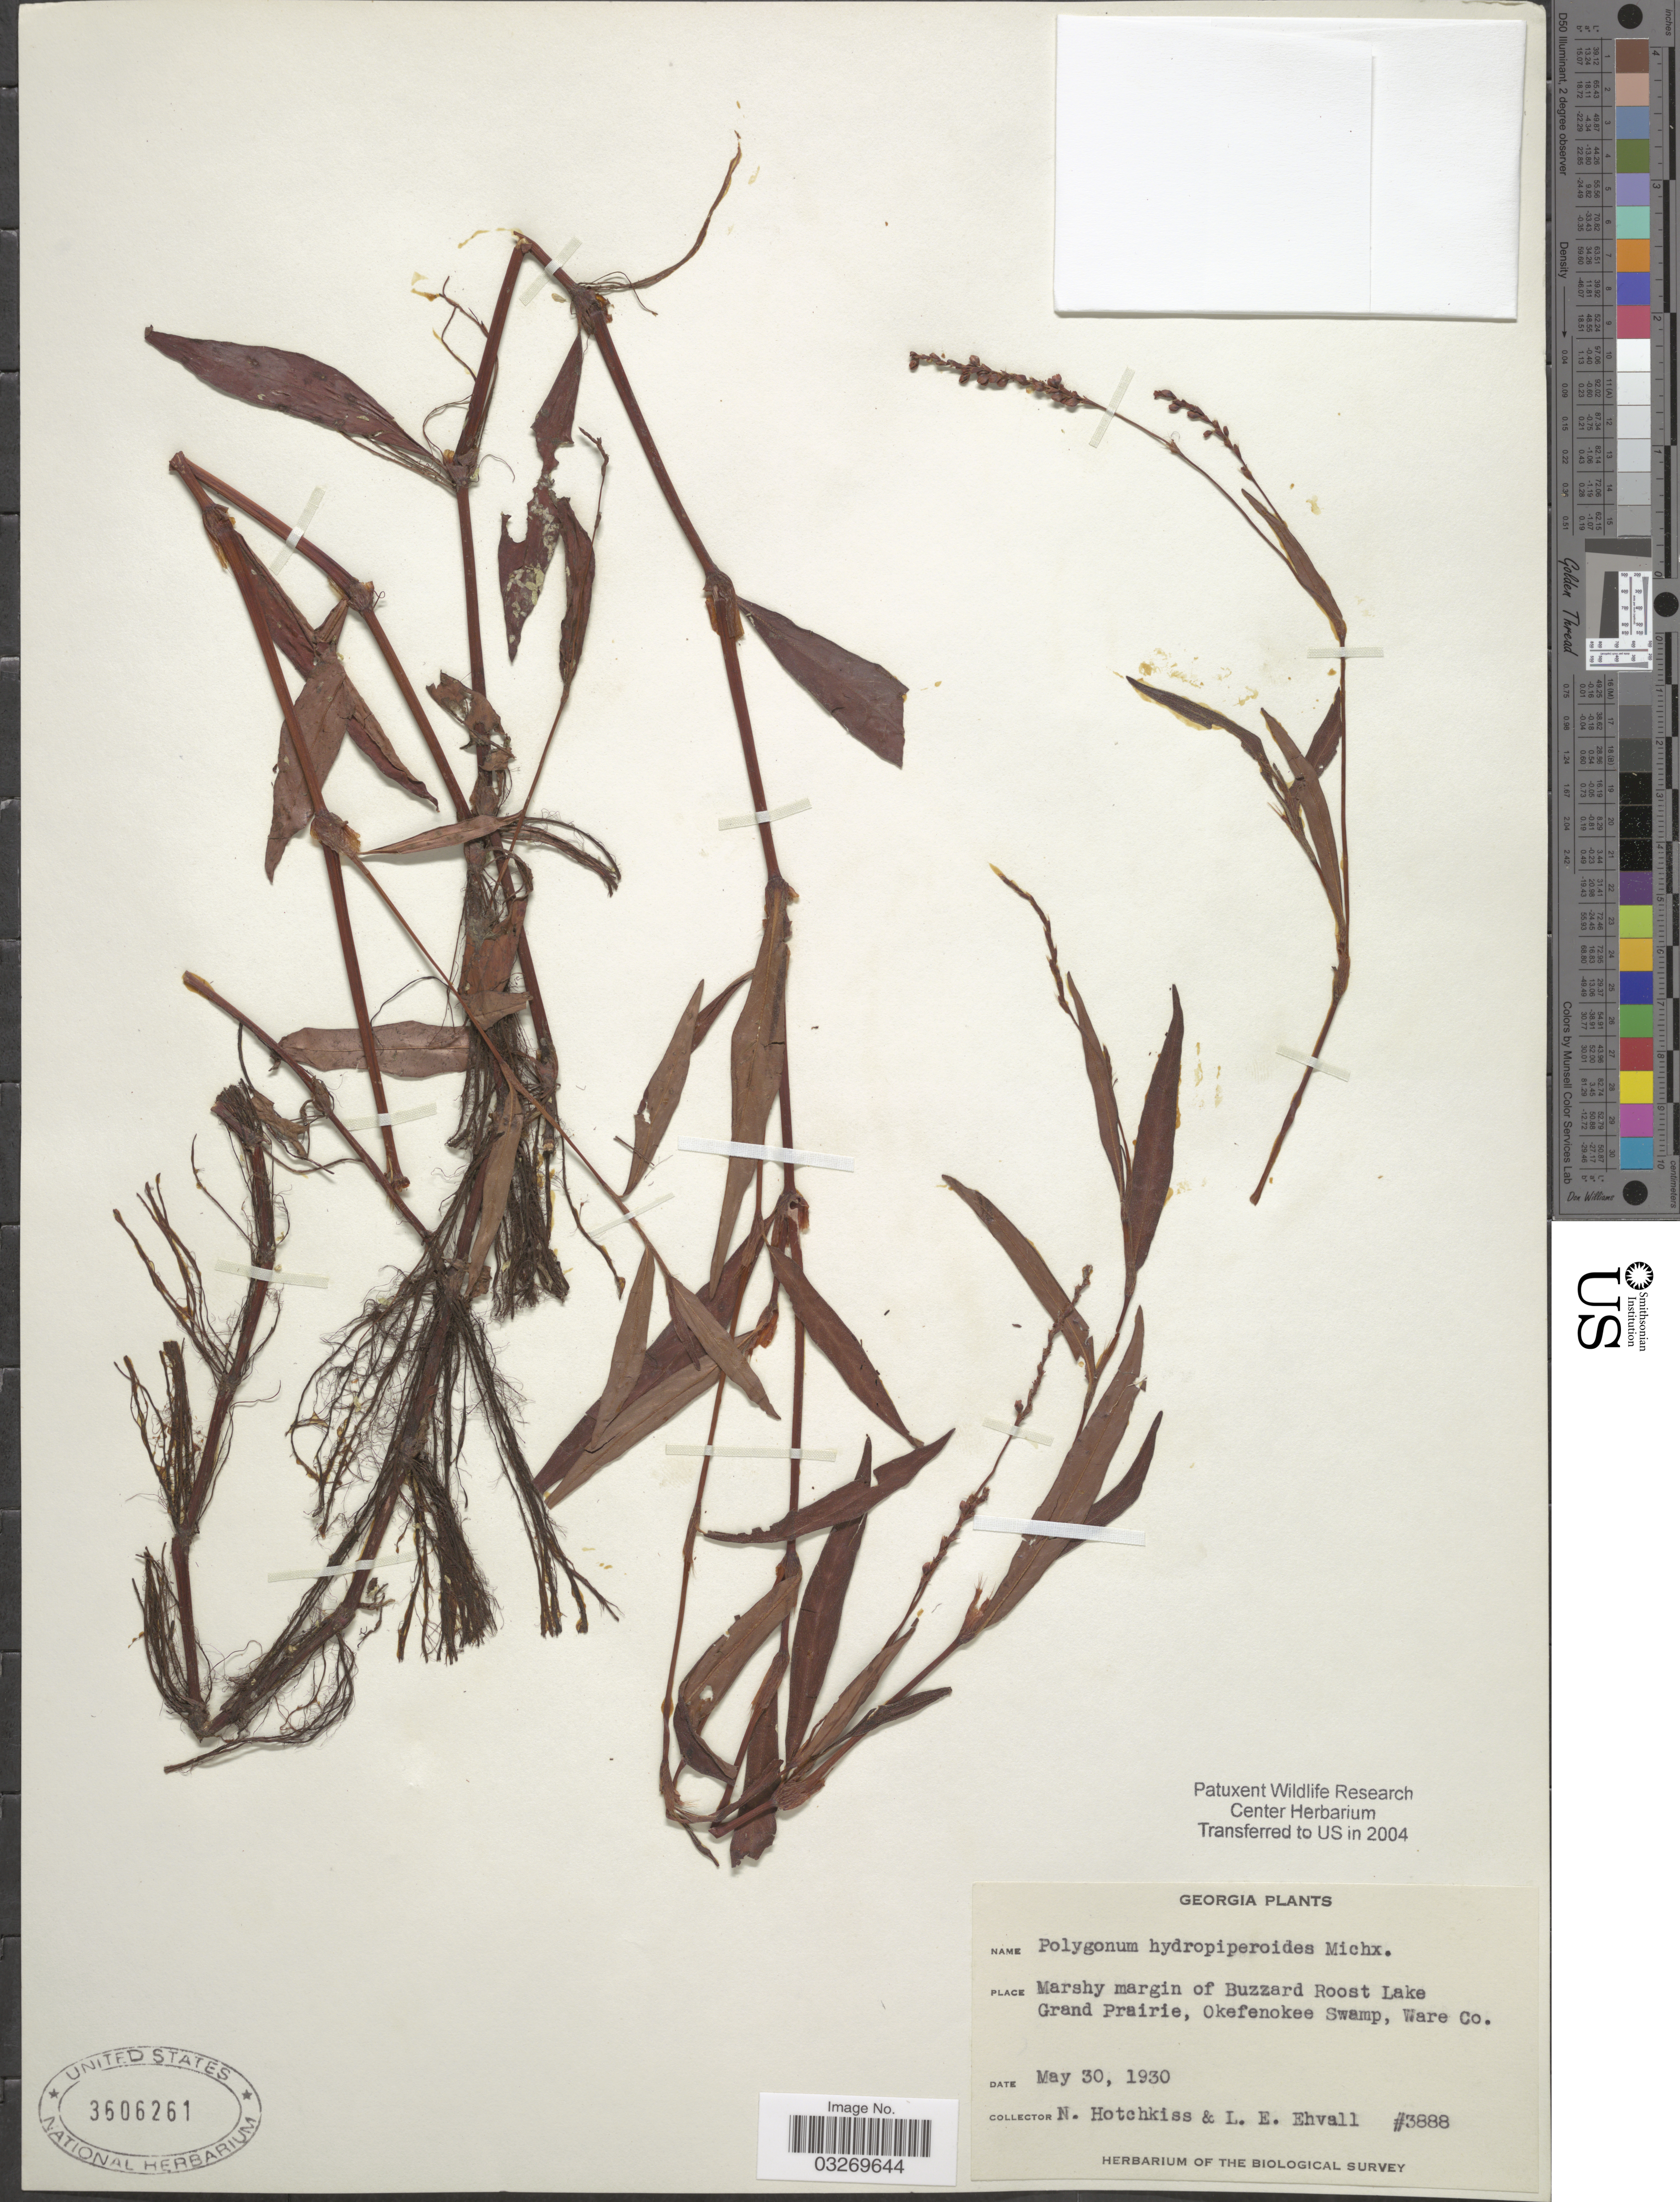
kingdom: Plantae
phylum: Tracheophyta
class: Magnoliopsida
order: Caryophyllales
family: Polygonaceae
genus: Persicaria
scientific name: Persicaria hydropiperoides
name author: (Michx.) Small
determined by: Atha, D. E.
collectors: N. Hotchkiss & L. Ehvall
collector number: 3888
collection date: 1930-05-30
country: United States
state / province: Georgia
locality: Marshy margin of Buzzard Roost Lake, Grand Prairie, Okefenokee Swamp, Ware Co.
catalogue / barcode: US 3606261